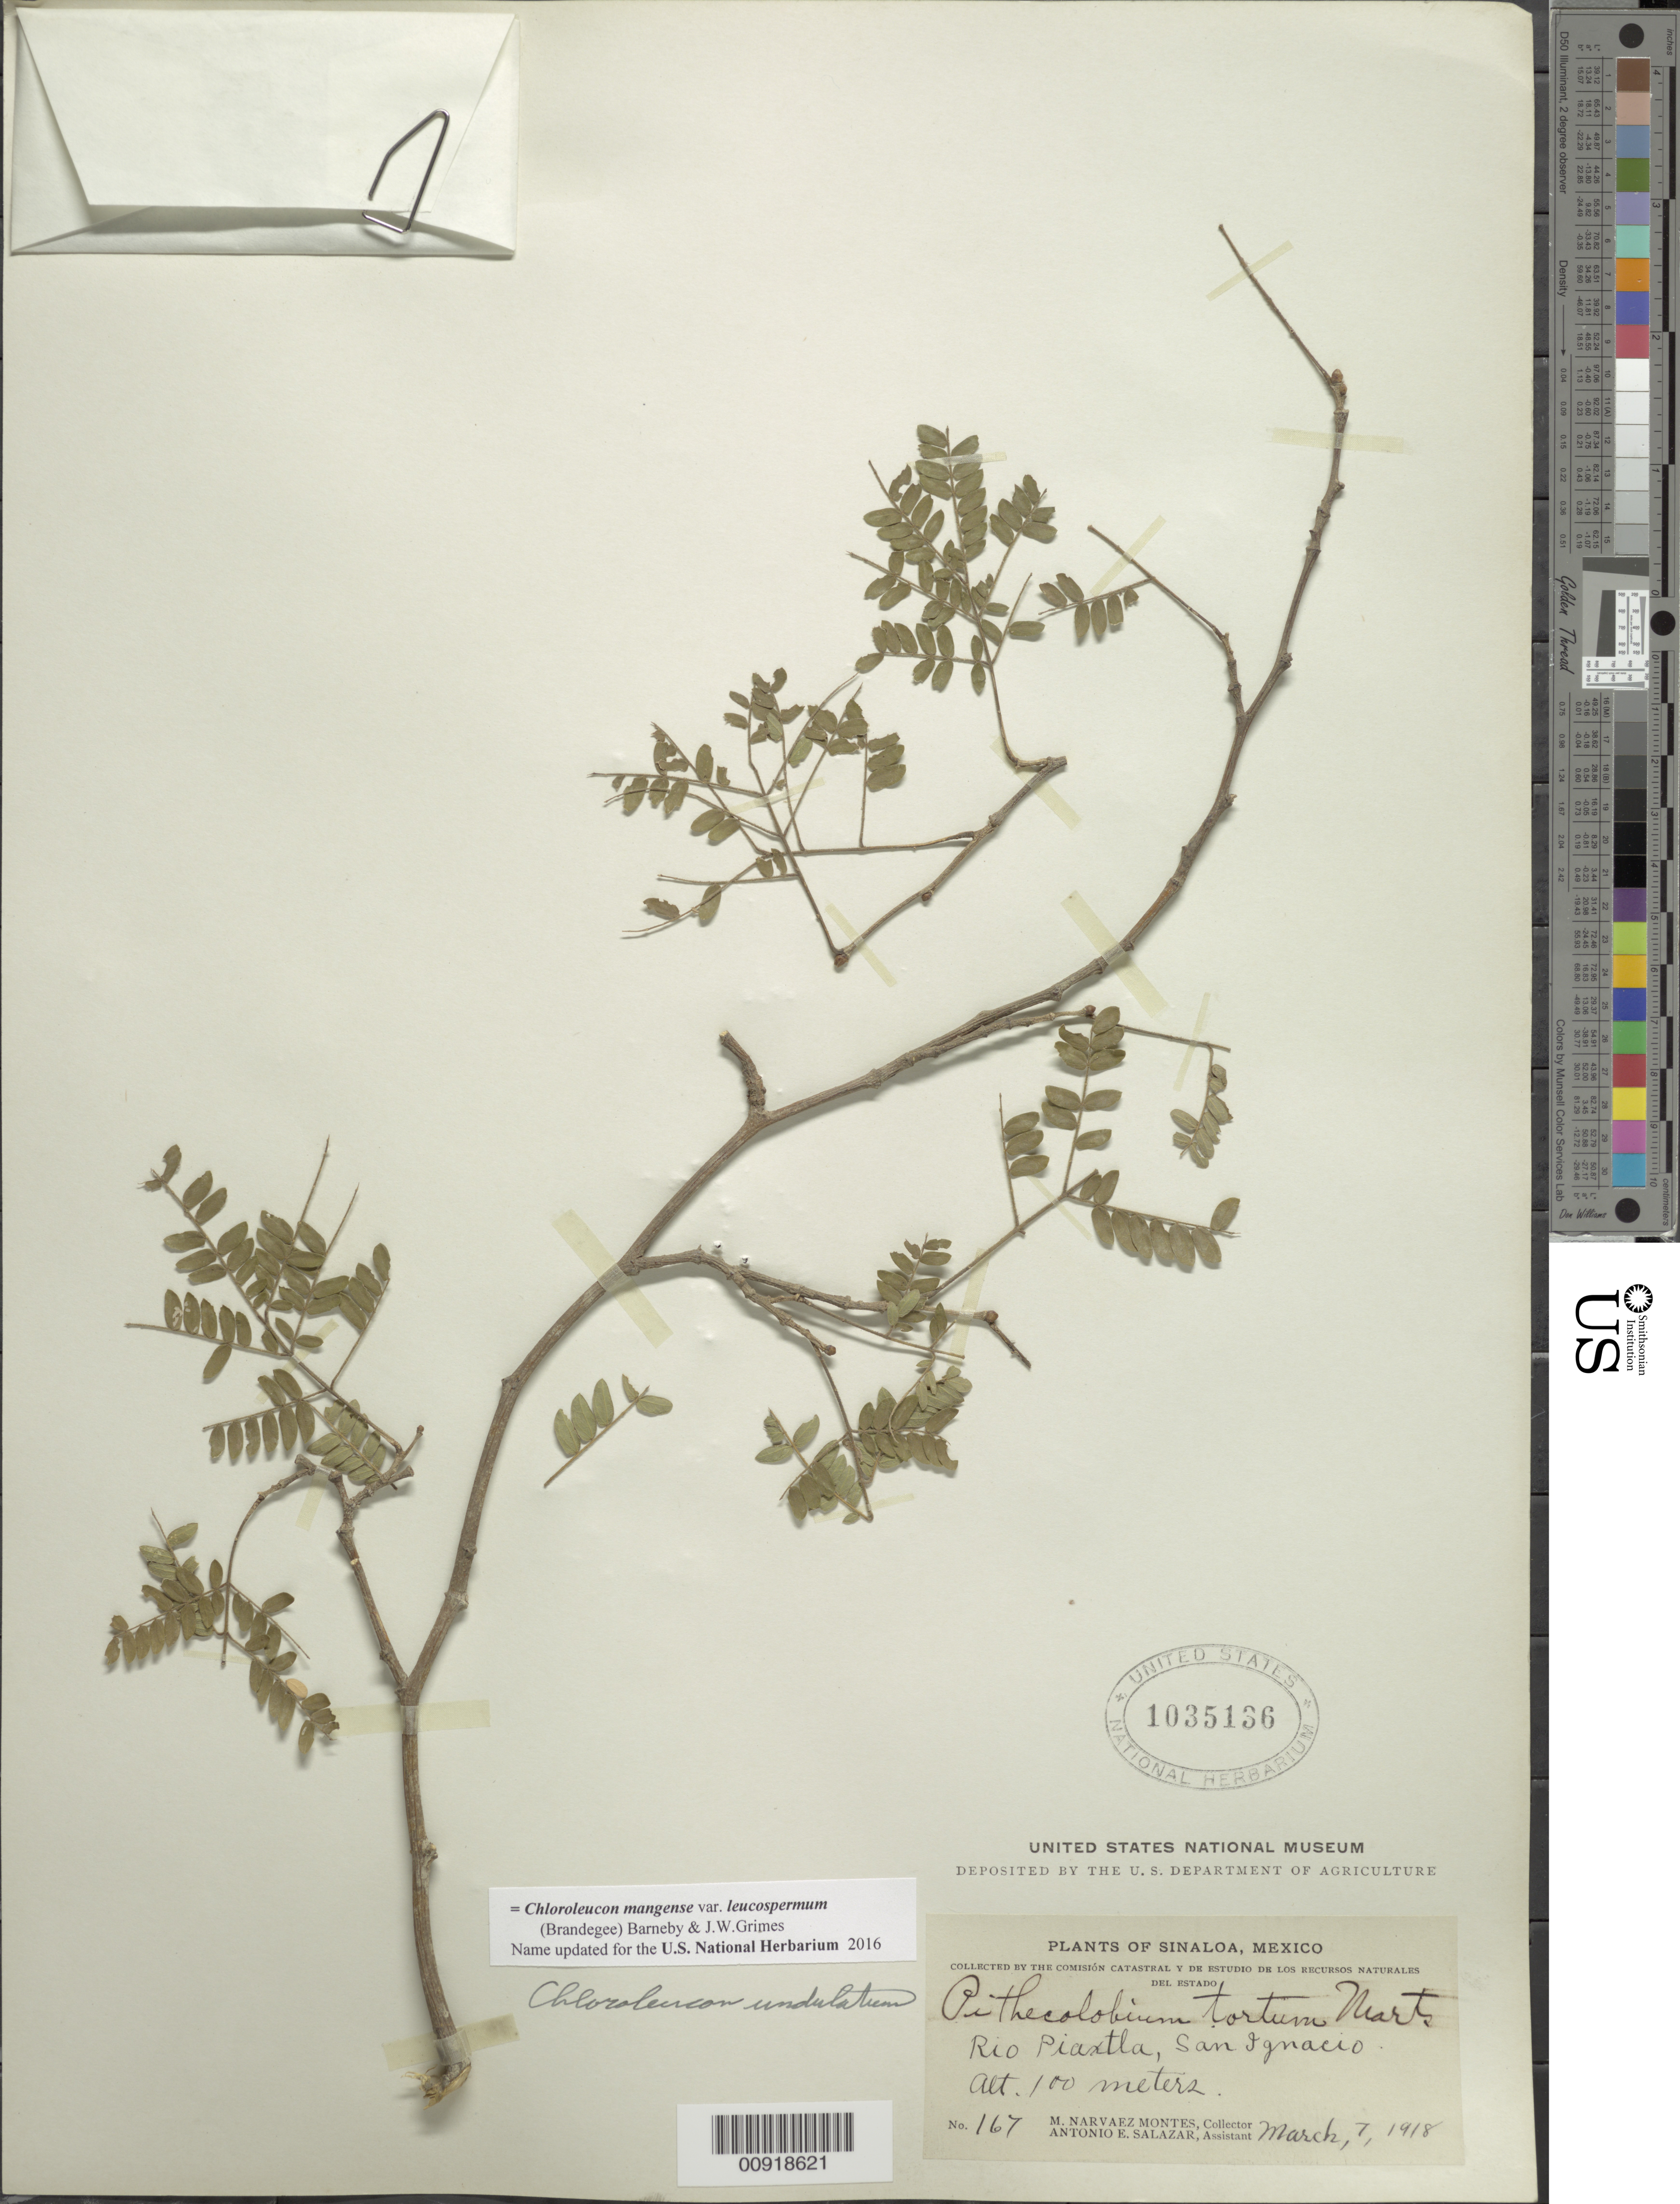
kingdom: Plantae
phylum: Tracheophyta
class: Magnoliopsida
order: Fabales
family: Fabaceae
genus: Chloroleucon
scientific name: Chloroleucon mangense var. leucospermum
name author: (Brandegee) Barneby & J.W. Grimes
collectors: M. Narvaez-Montes & A. E. Salazar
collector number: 167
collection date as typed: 07 Mar 1918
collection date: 1918-03-07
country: Mexico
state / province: Sinaloa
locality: Río Piaxtla, San Ignacio, Sinaloa.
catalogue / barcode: US 1035136